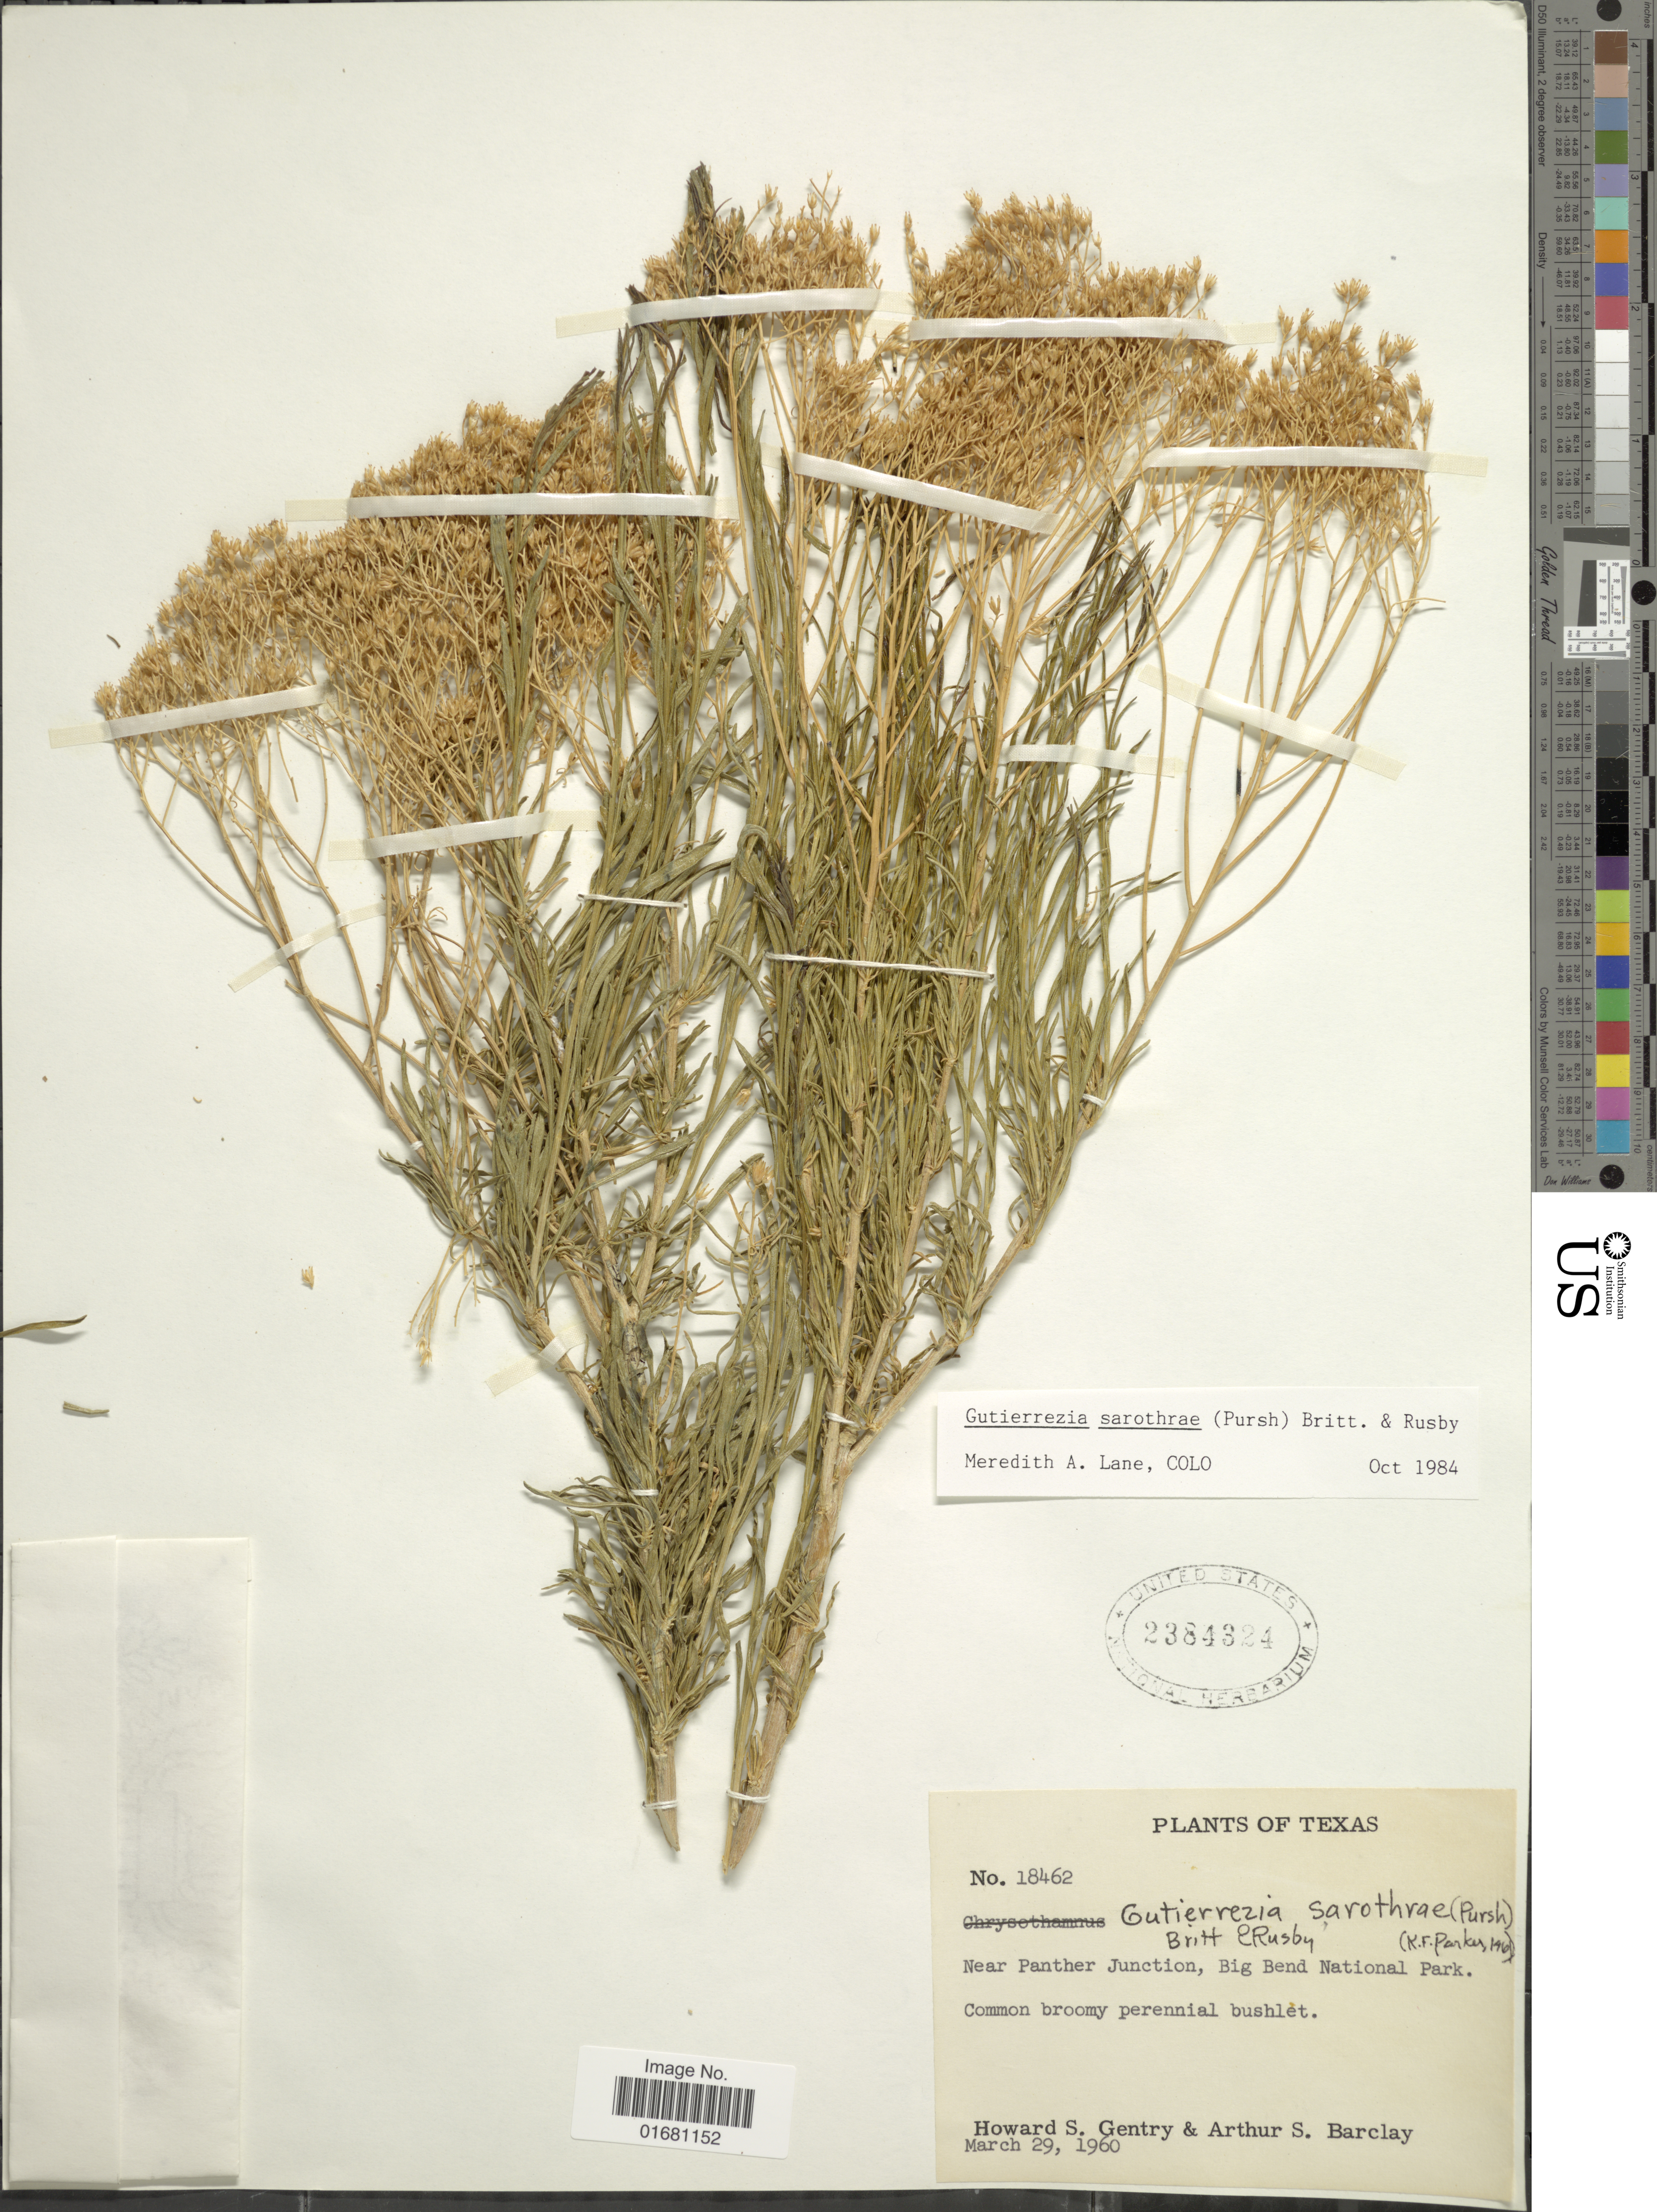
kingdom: Plantae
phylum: Tracheophyta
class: Magnoliopsida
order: Asterales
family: Asteraceae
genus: Gutierrezia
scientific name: Gutierrezia sarothrae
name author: (Pursh) Britton & Rusby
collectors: H. S. Gentry & A. S. Barclay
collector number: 18462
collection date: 1960-03-29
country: United States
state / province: Texas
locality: Near Panther Junction, Big Bend National Park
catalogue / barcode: US 2384324